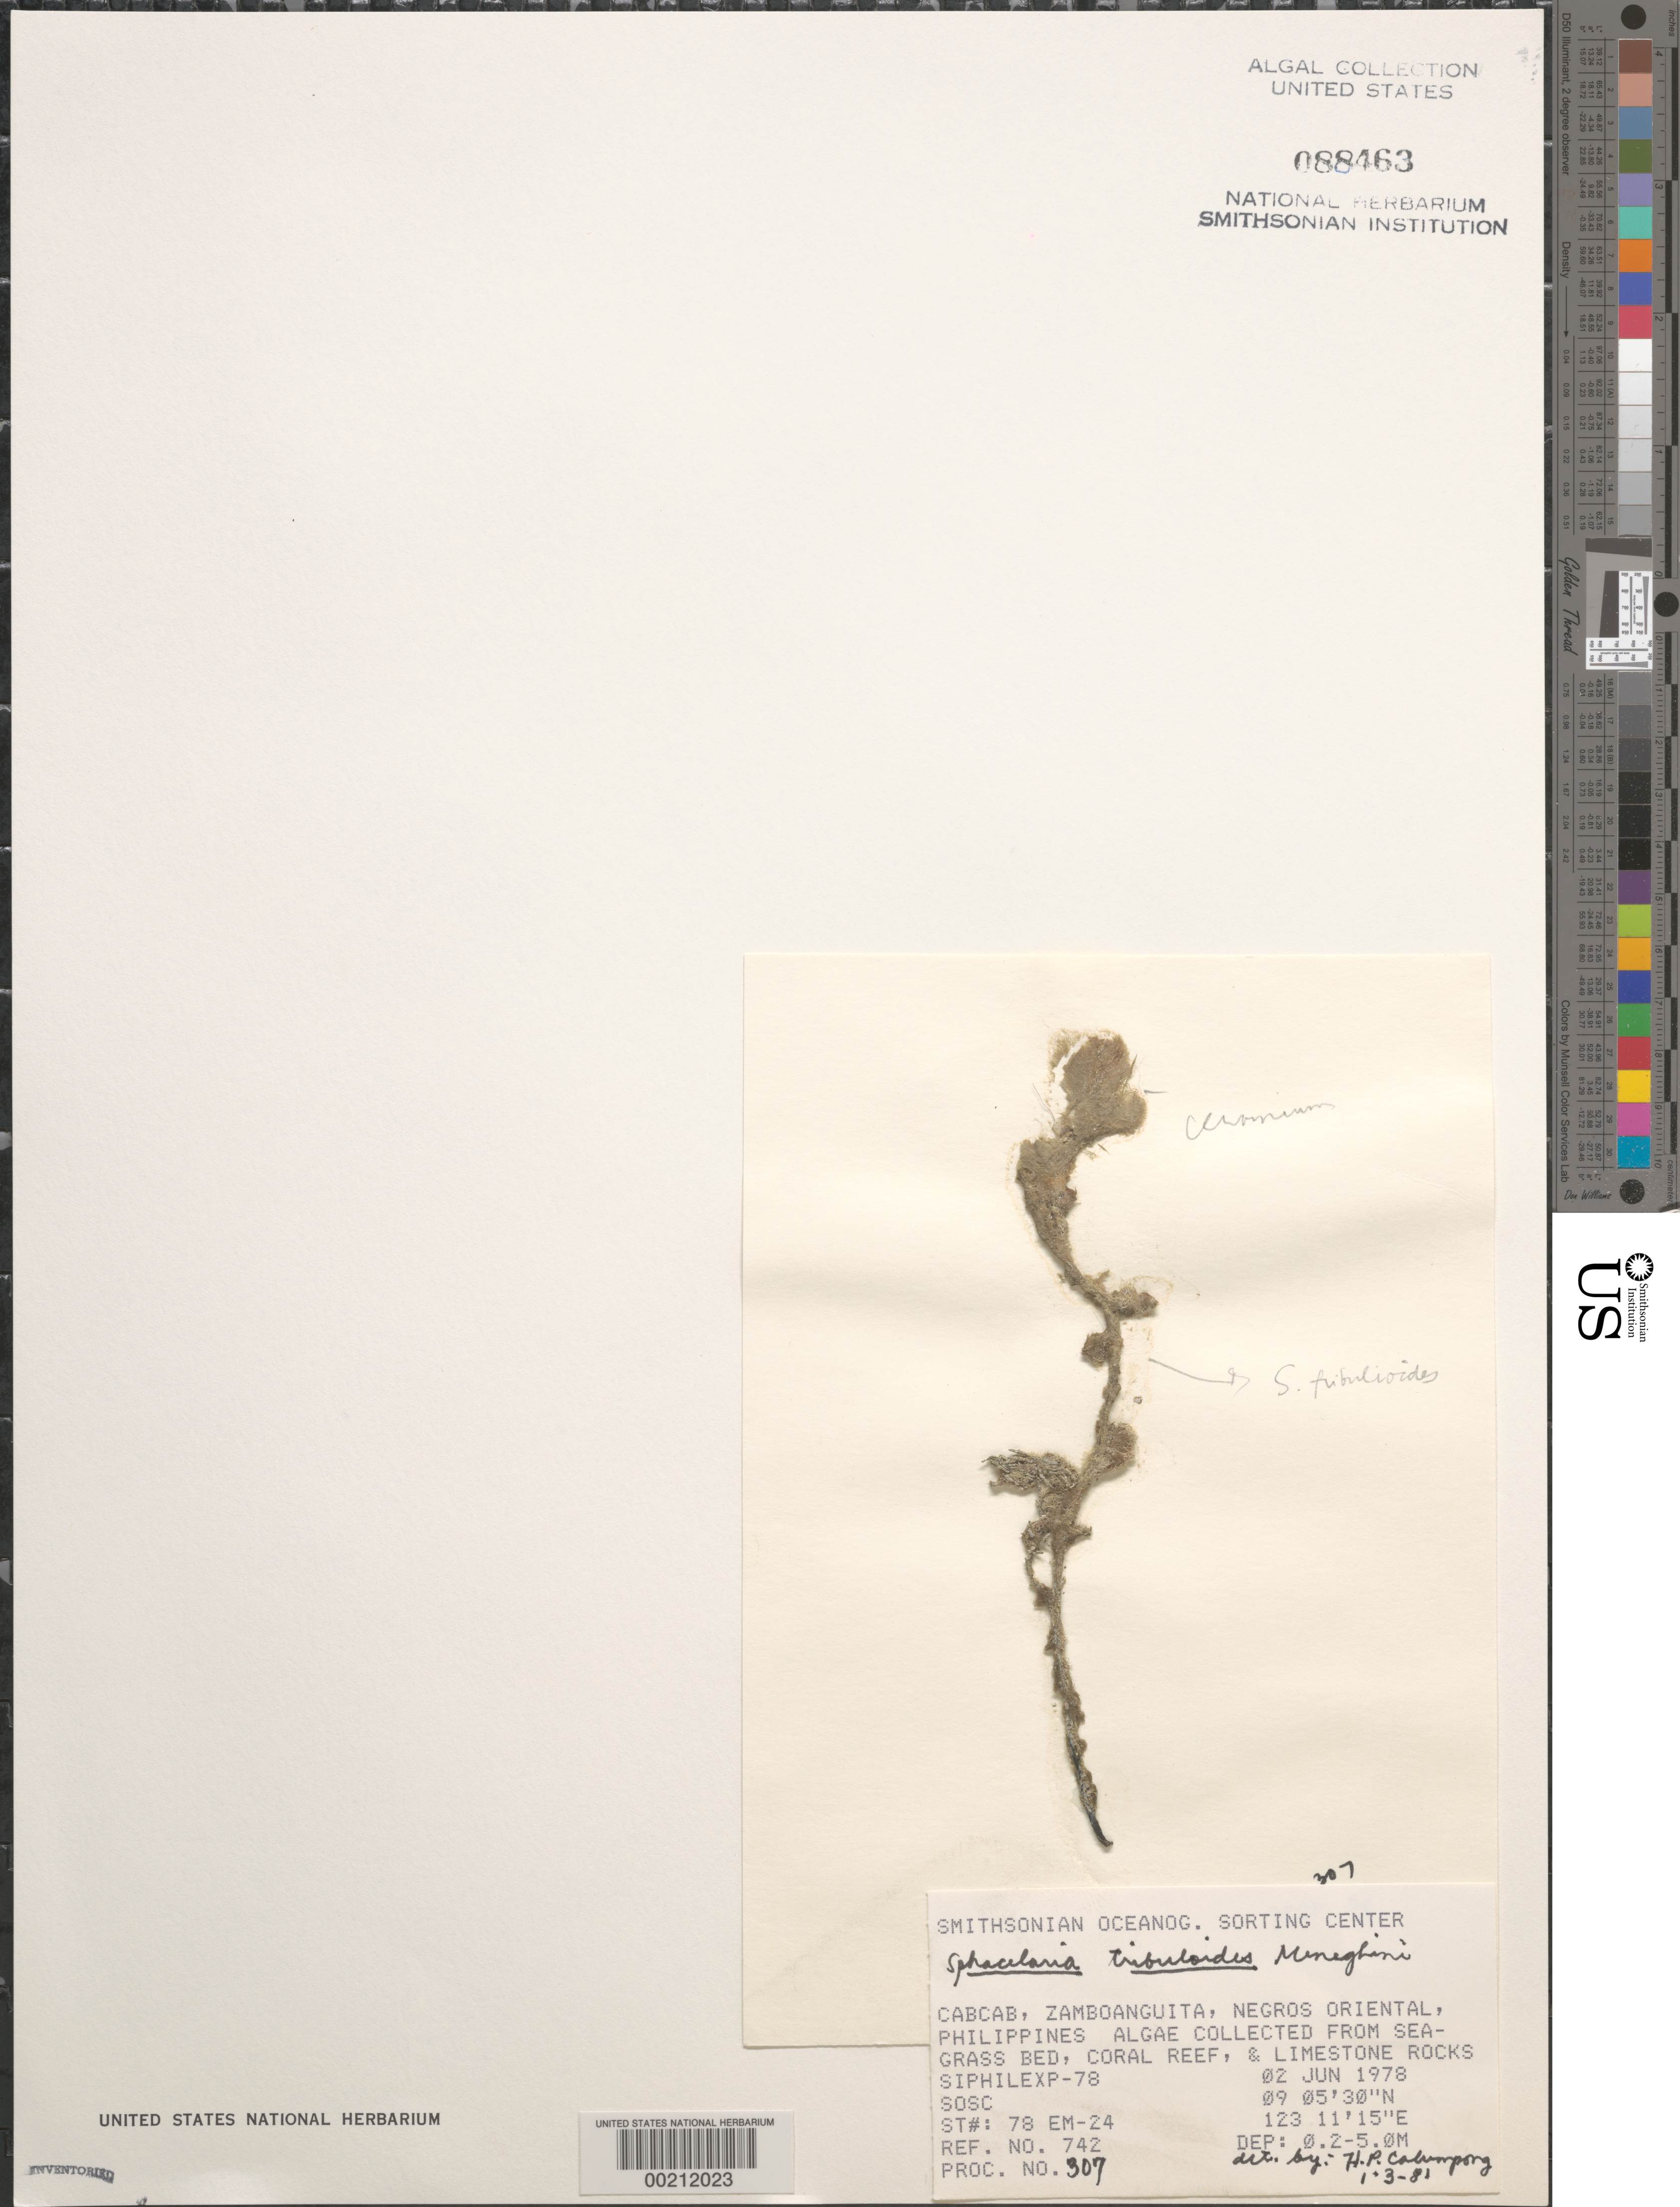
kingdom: Chromista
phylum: Ochrophyta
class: Phaeophyceae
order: Sphacelariales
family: Sphacelariaceae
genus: Sphacelaria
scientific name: Sphacelaria tribuloides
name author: Menegh.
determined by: Calumpong, H. P.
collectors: SOSC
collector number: Station 78 Em-24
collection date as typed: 02 Jun 1978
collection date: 1978-06-02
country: Philippines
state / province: Central Visayas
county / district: Negros Oriental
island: Negros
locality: Cabcab, Zamboanguita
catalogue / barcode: US 88463